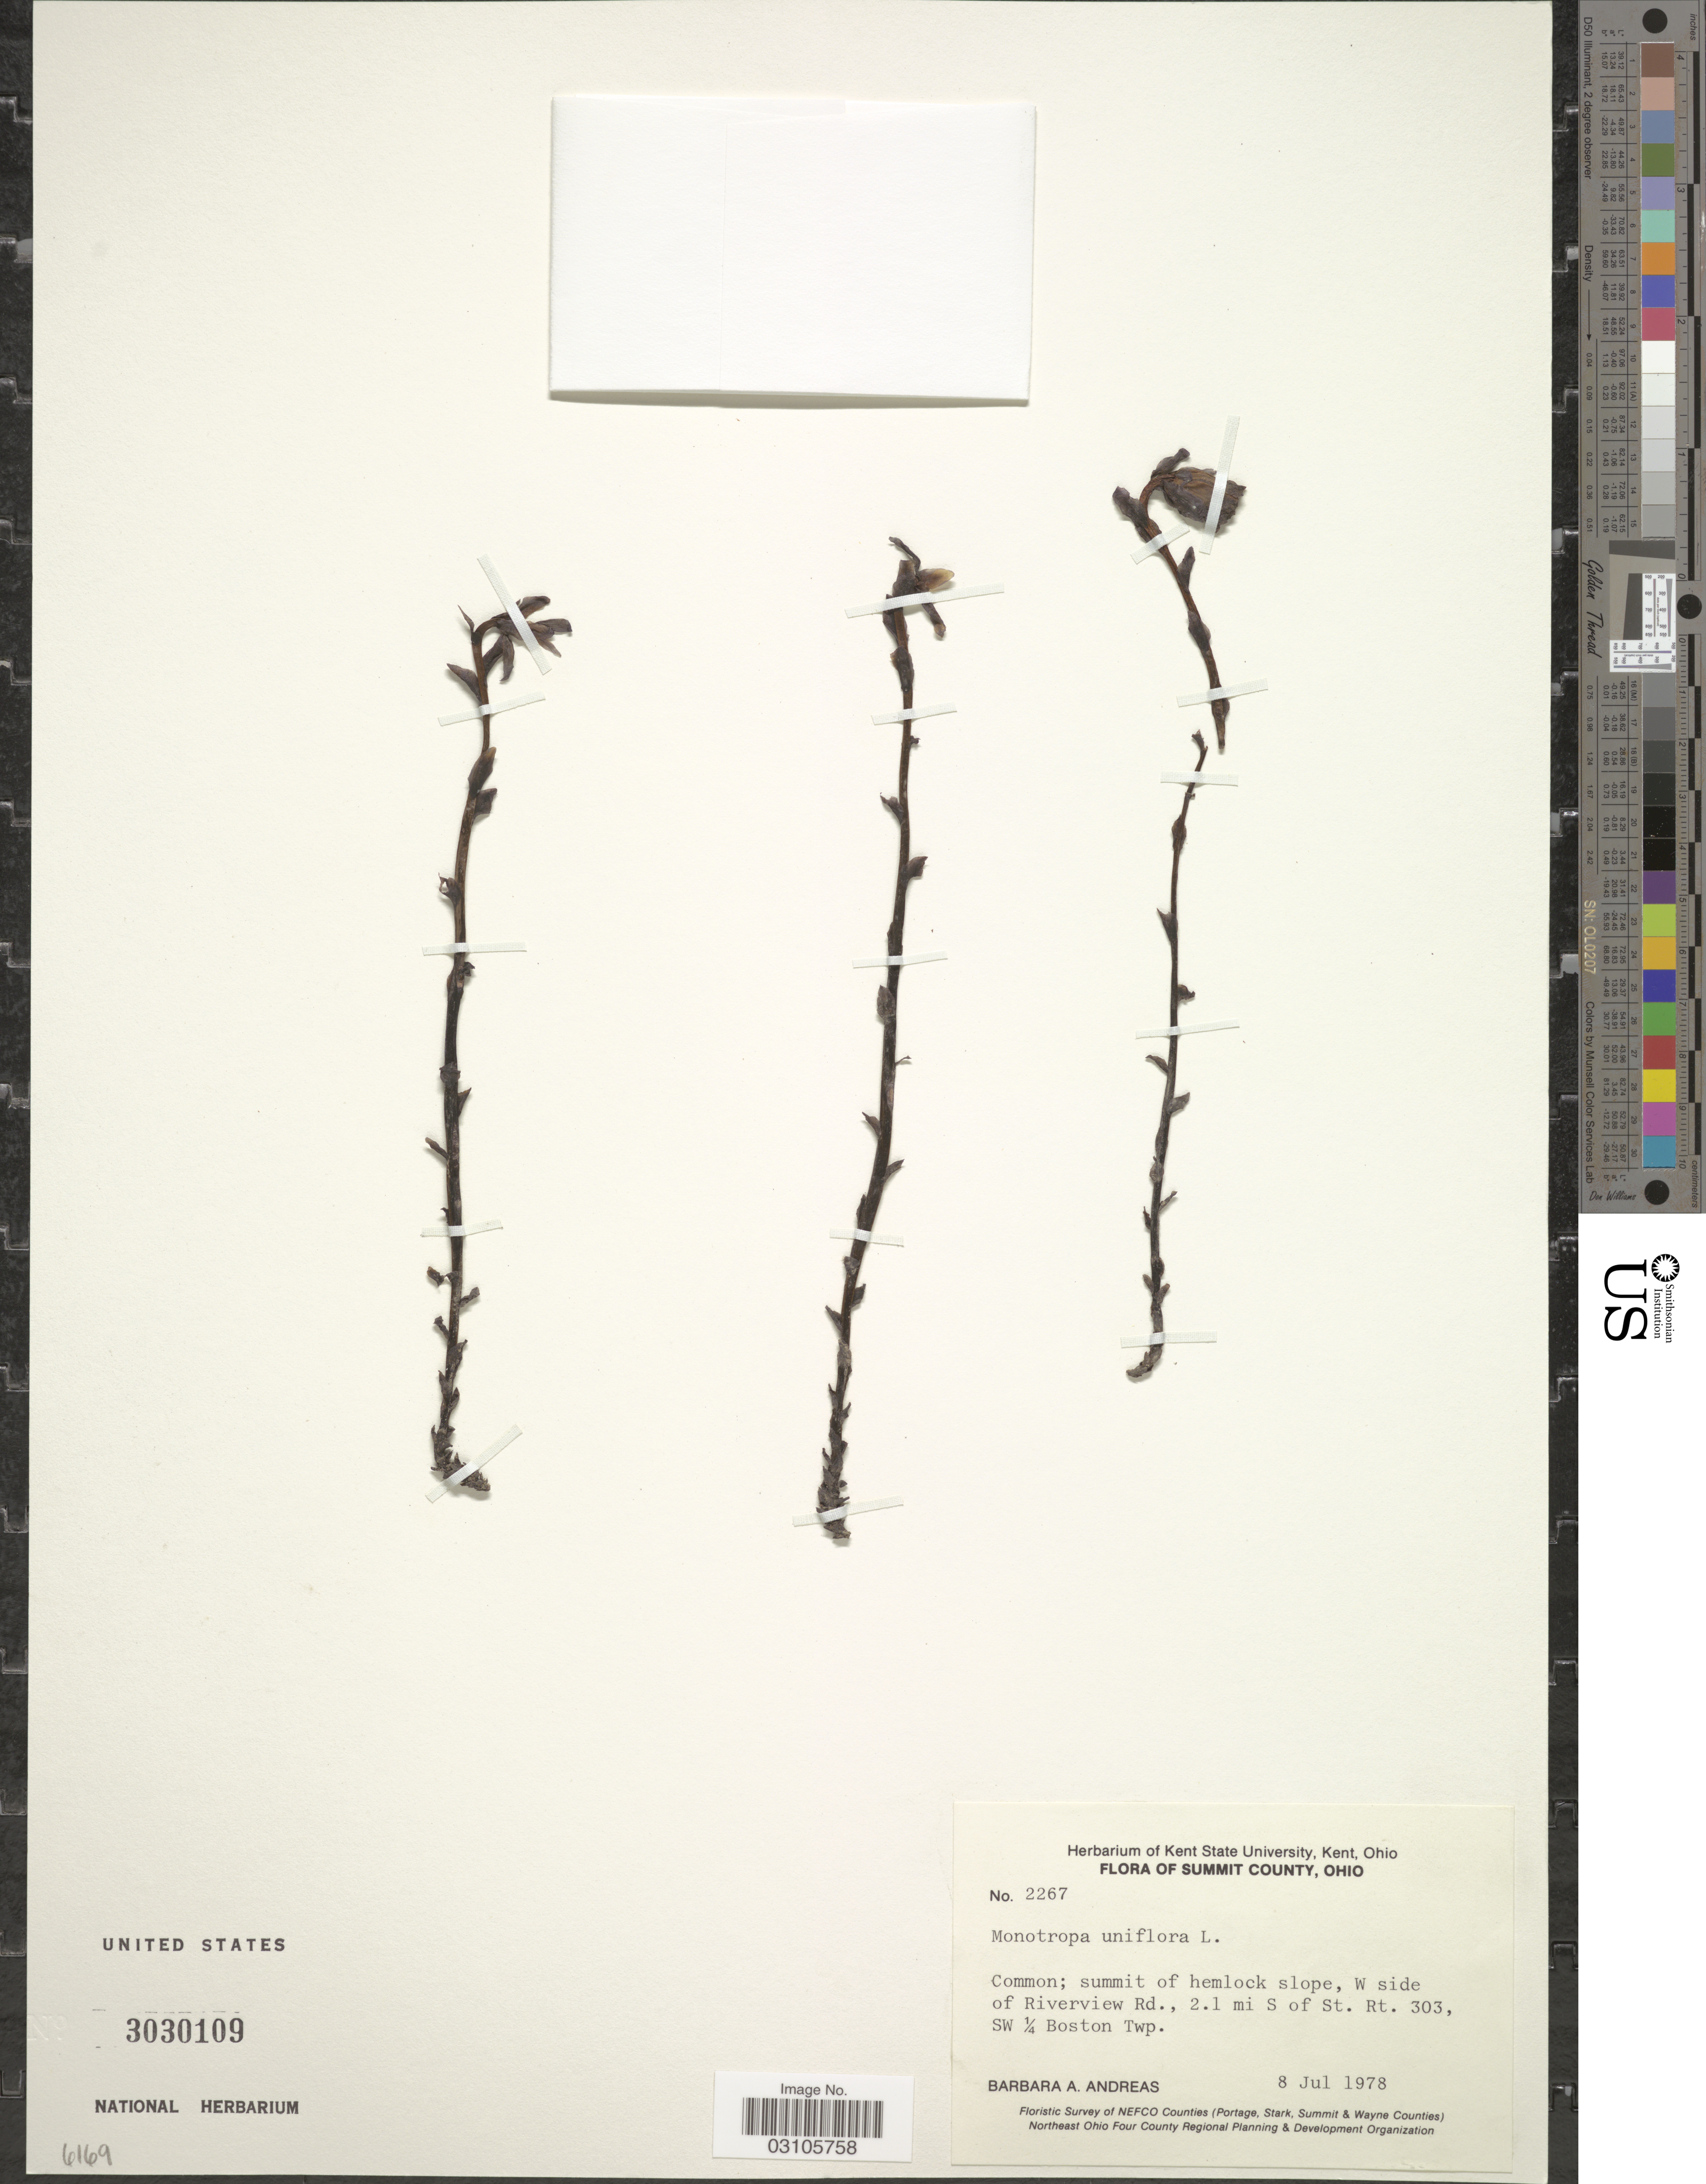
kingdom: Plantae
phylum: Tracheophyta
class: Magnoliopsida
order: Ericales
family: Ericaceae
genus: Monotropa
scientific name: Monotropa uniflora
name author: L.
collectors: B. A. Andreas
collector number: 2267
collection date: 1978-07-08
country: United States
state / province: Ohio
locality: Summit County. Summit of hemlock slope, W side of Riverview Rd., 2.1 mi S of St. Rt. 303, SW ¼ Boston Twp.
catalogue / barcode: US 3030109